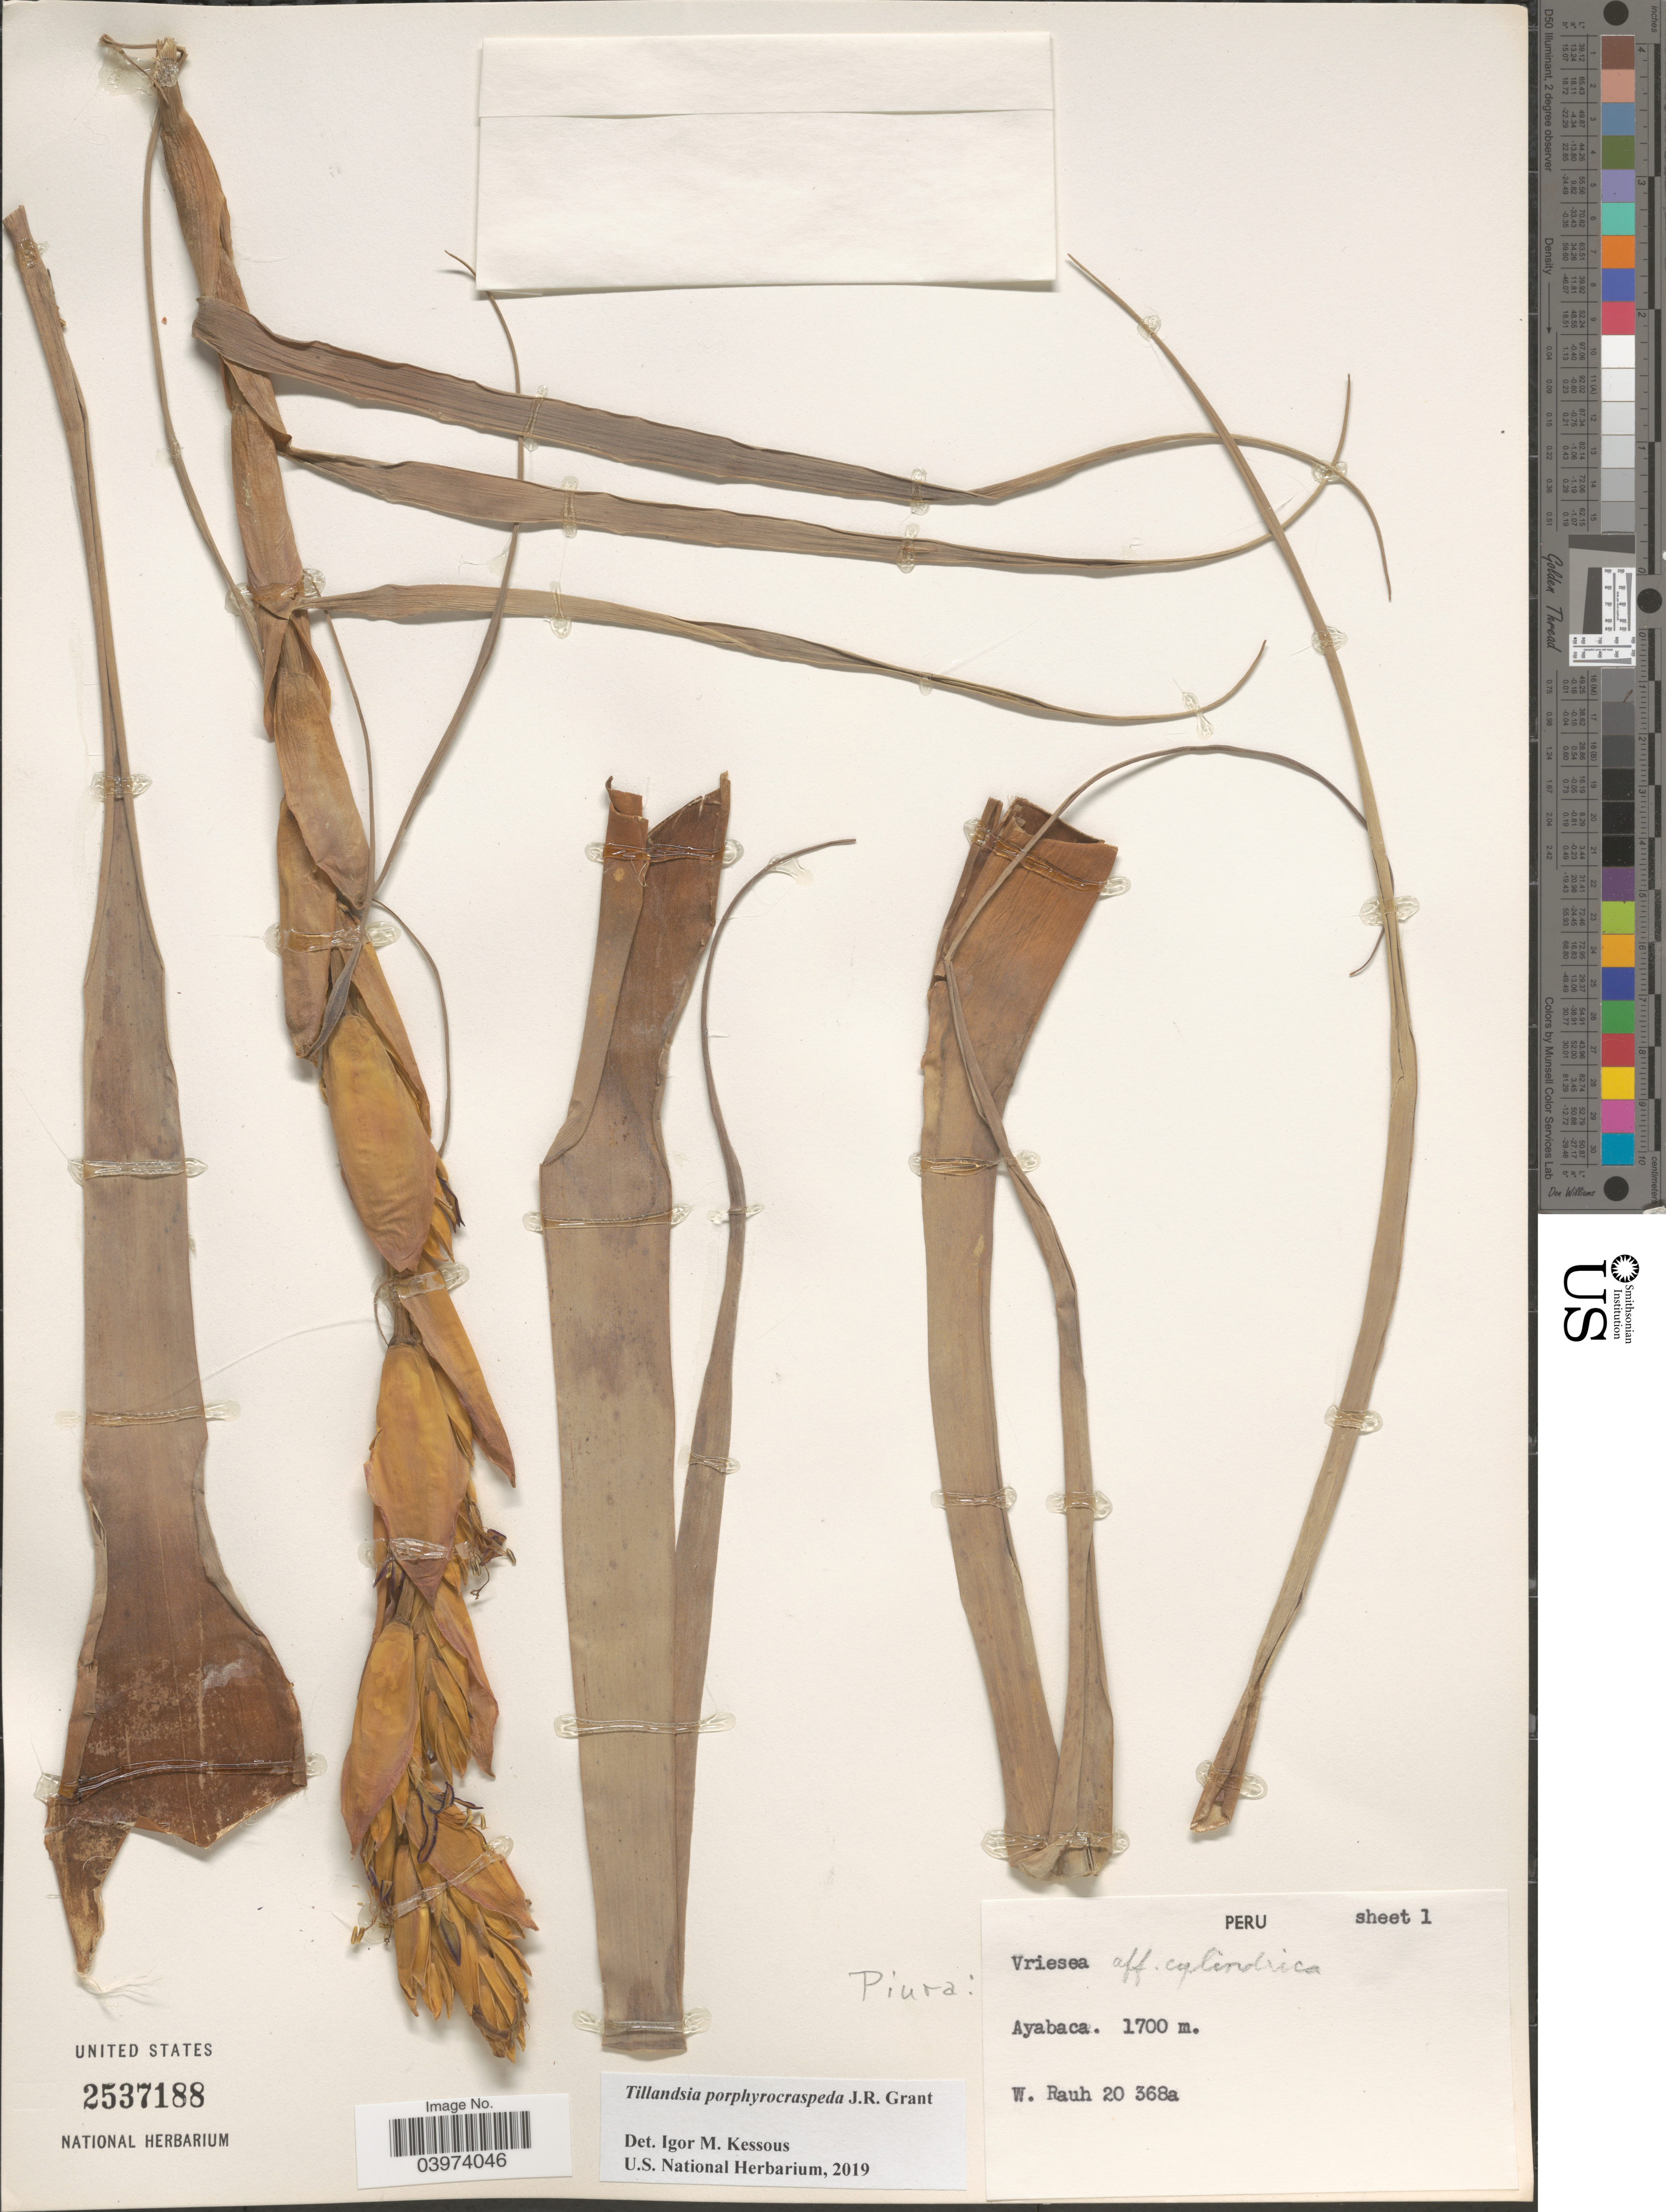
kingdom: Plantae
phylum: Tracheophyta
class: Liliopsida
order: Poales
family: Bromeliaceae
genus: Tillandsia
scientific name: Tillandsia porphyrocraspeda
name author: J.R. Grant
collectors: W. Rauh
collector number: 20368a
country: Peru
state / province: Piura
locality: Ayabaca.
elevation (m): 1700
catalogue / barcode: US 2537188